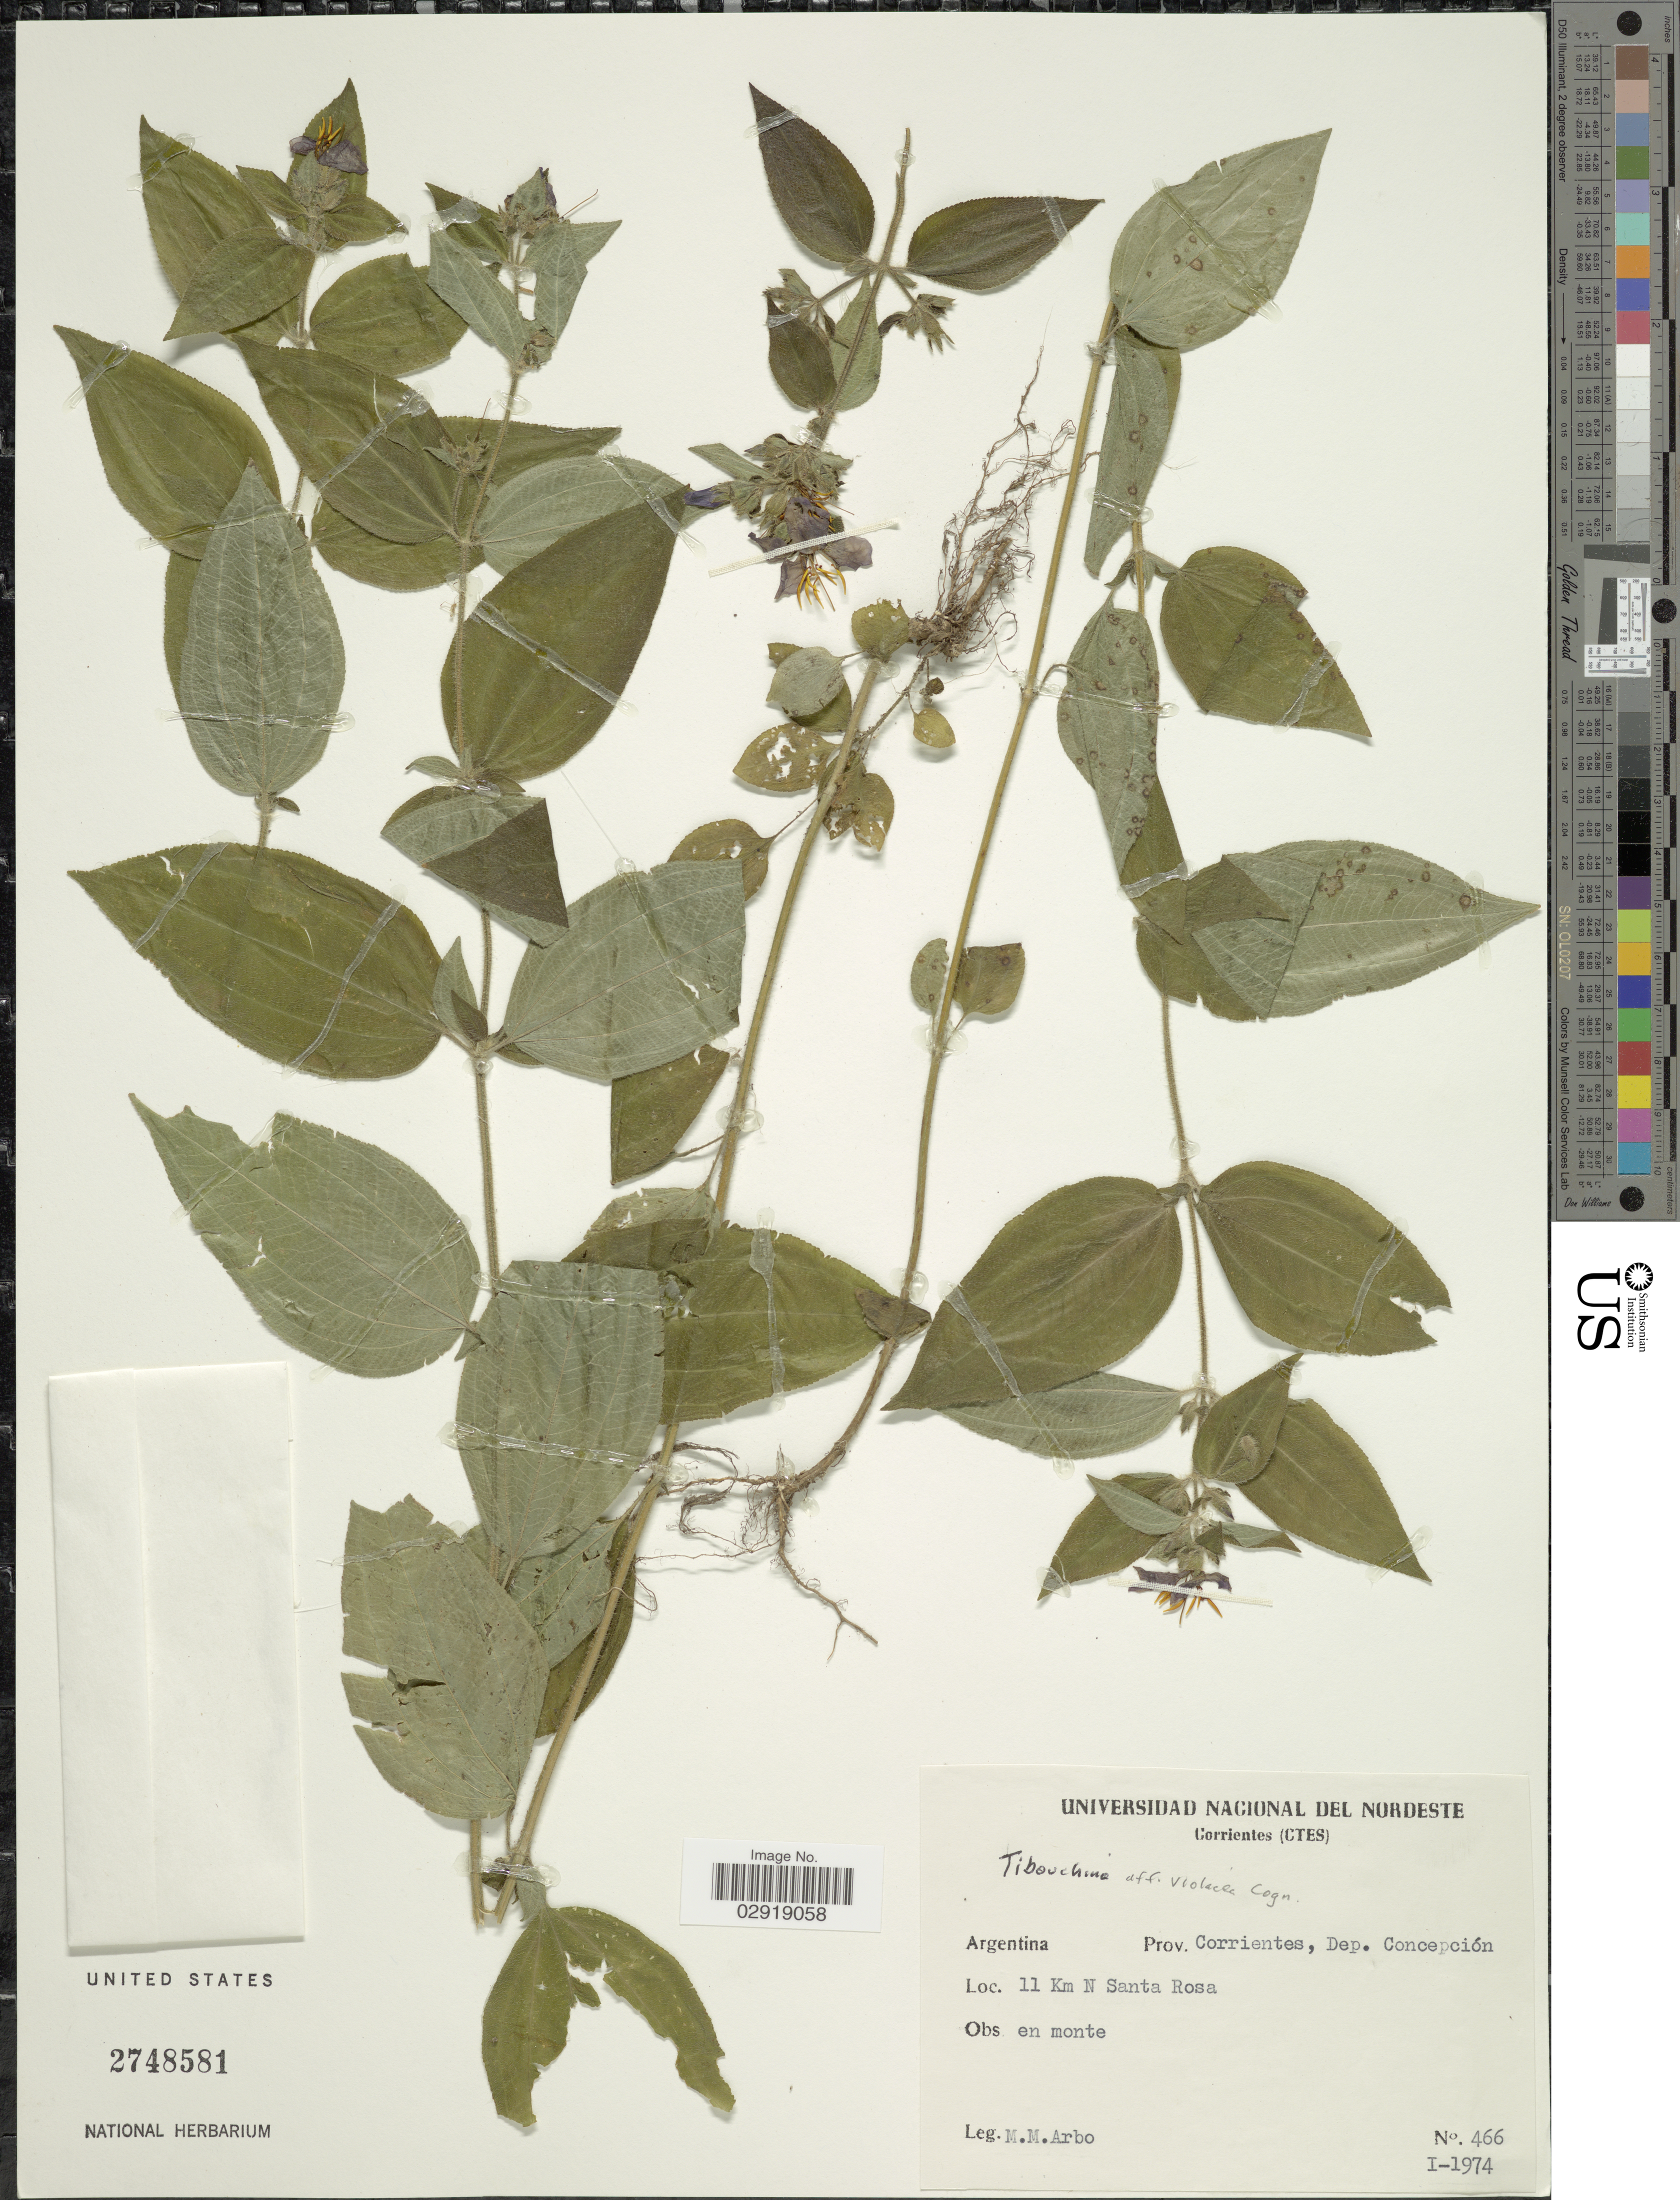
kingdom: Plantae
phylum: Tracheophyta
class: Magnoliopsida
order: Myrtales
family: Melastomataceae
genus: Chaetogastra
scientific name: Chaetogastra sp.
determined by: Michelangeli, F. A.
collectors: M. M. Arbo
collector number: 466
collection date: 1974-01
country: Argentina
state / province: Corrientes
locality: Dep. Concepción. 11 Km N Santa Rosa en monte.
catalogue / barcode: US 2748581